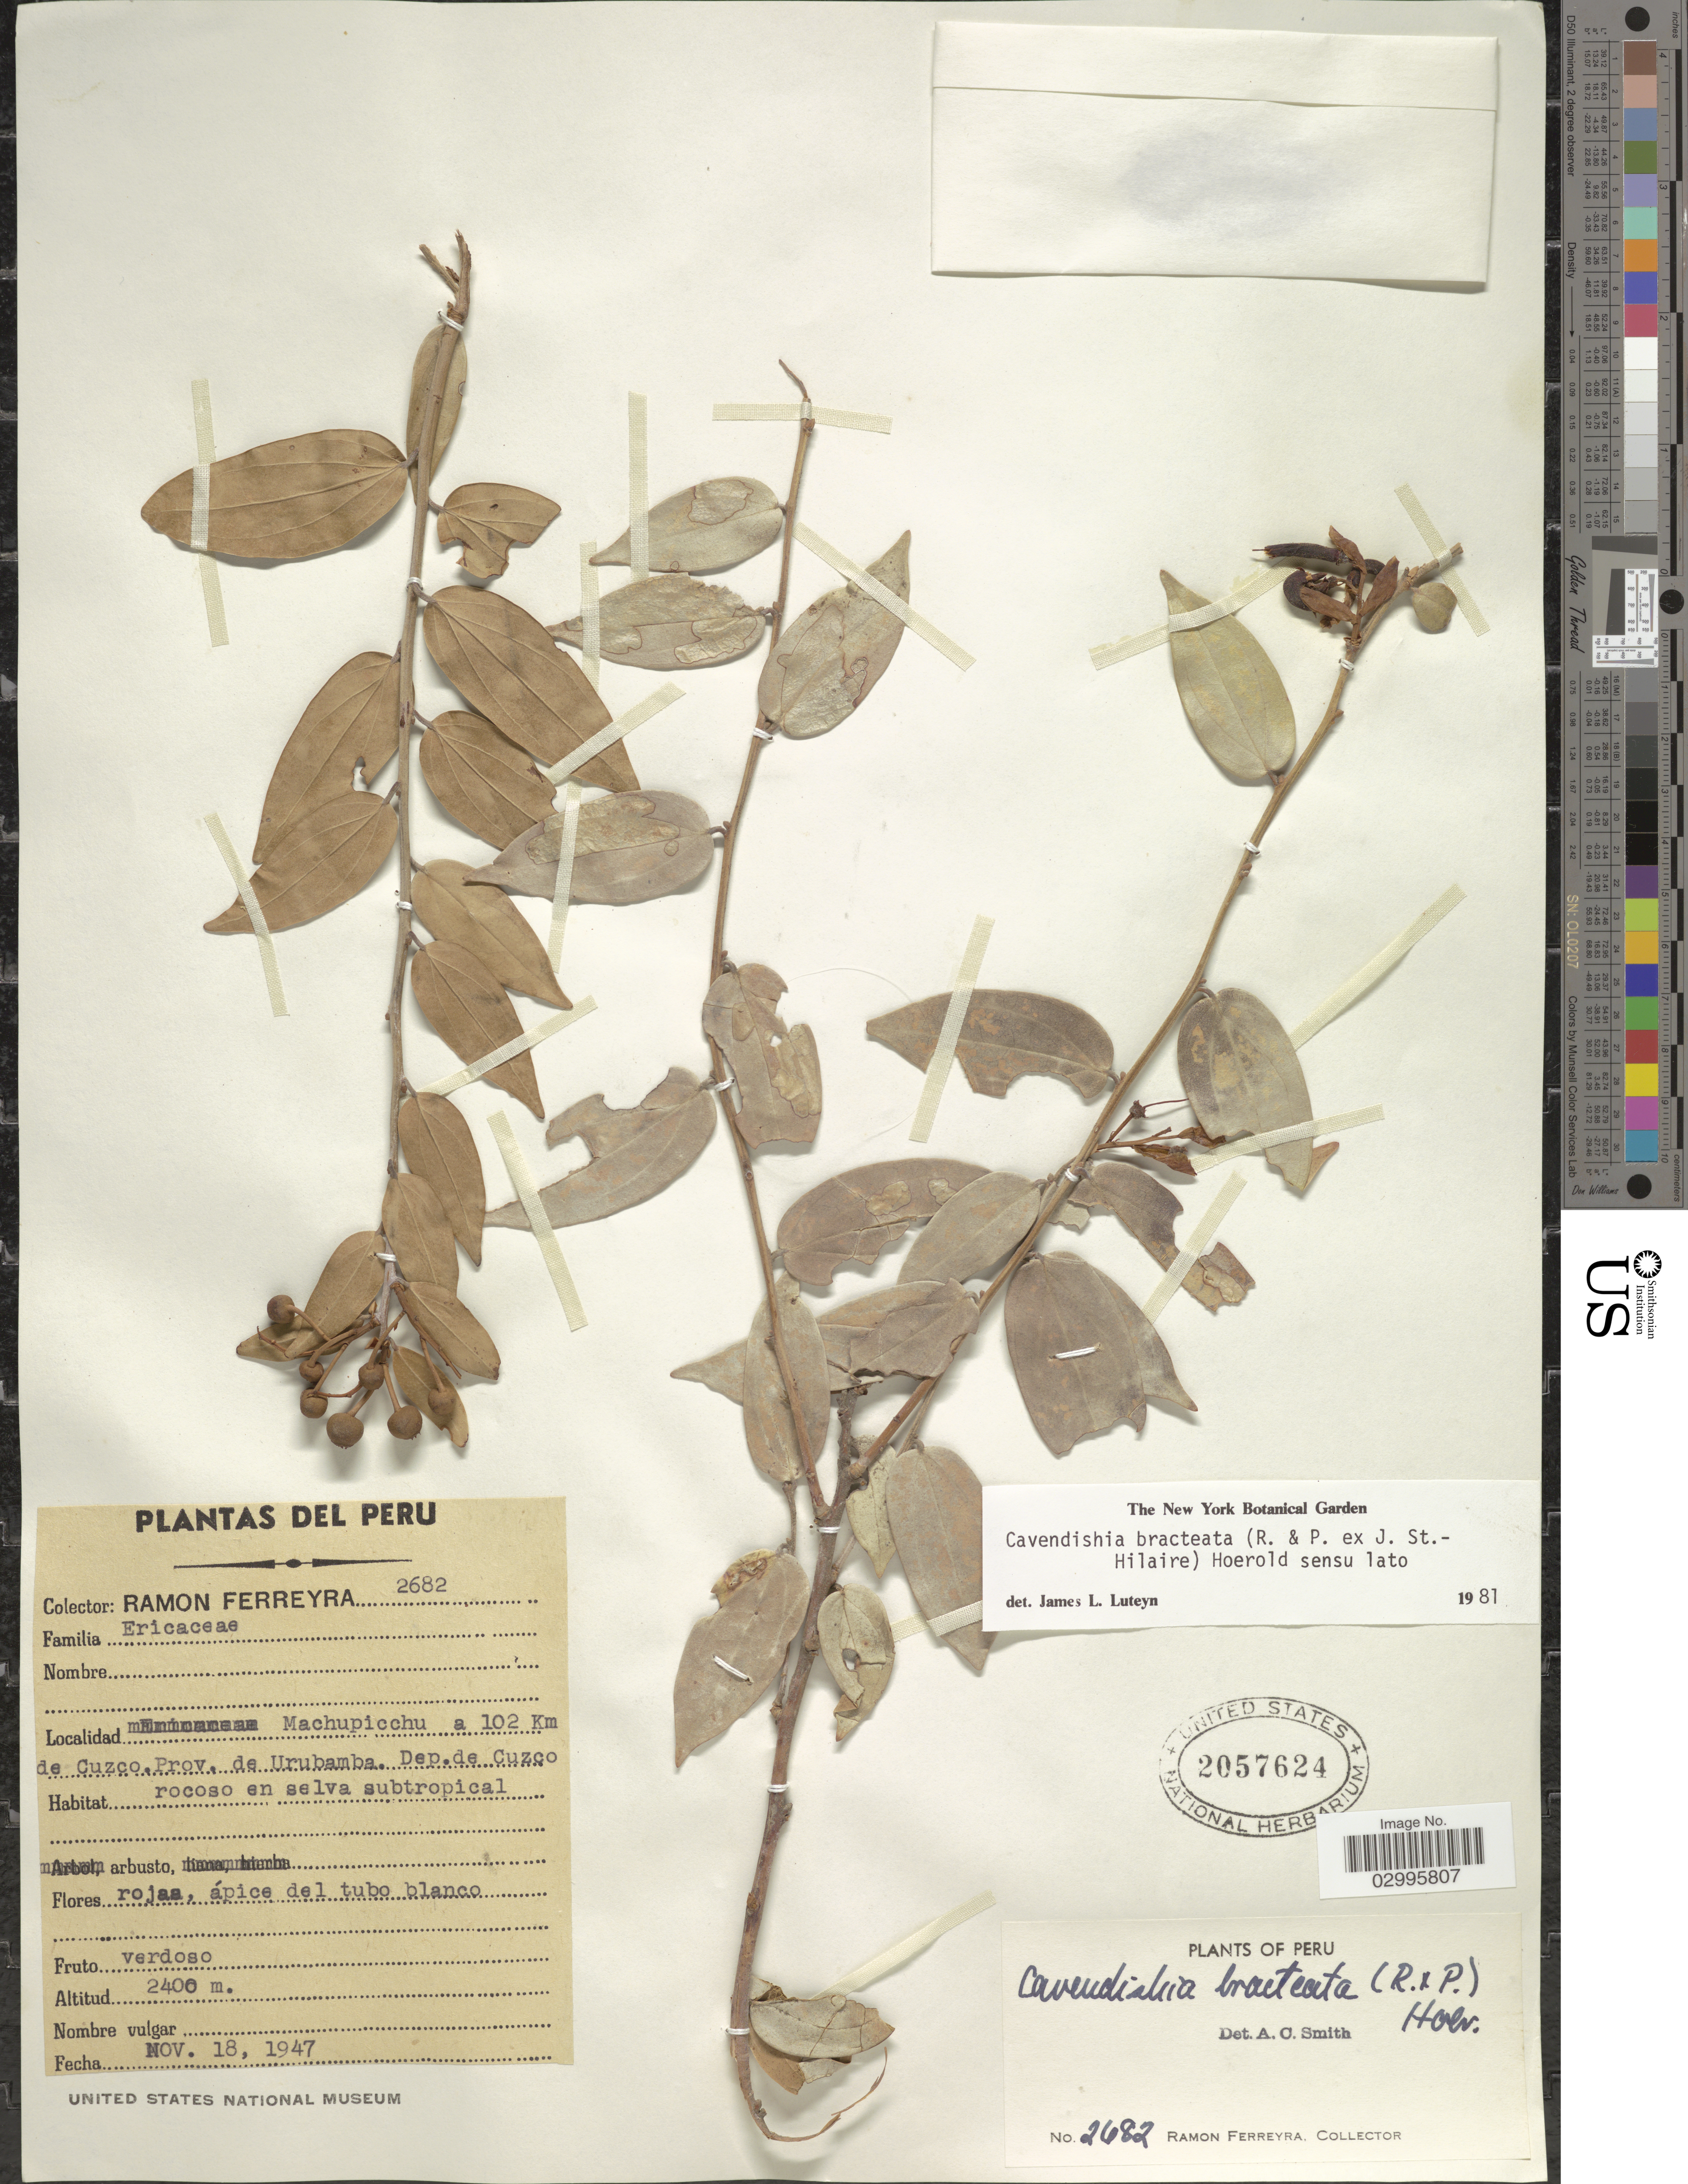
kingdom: Plantae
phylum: Tracheophyta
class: Magnoliopsida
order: Ericales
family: Ericaceae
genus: Cavendishia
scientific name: Cavendishia bracteata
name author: (Ruiz & Pav. ex J. St.-Hil.) Hoerold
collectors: R. A. Ferreyra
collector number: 2682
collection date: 1947-11-18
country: Peru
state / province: Cusco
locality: Machupicchu a 102 Km de Cuzco. Prov. de Urubamba. Dep. de Cuzco.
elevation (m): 2400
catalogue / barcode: US 2057624